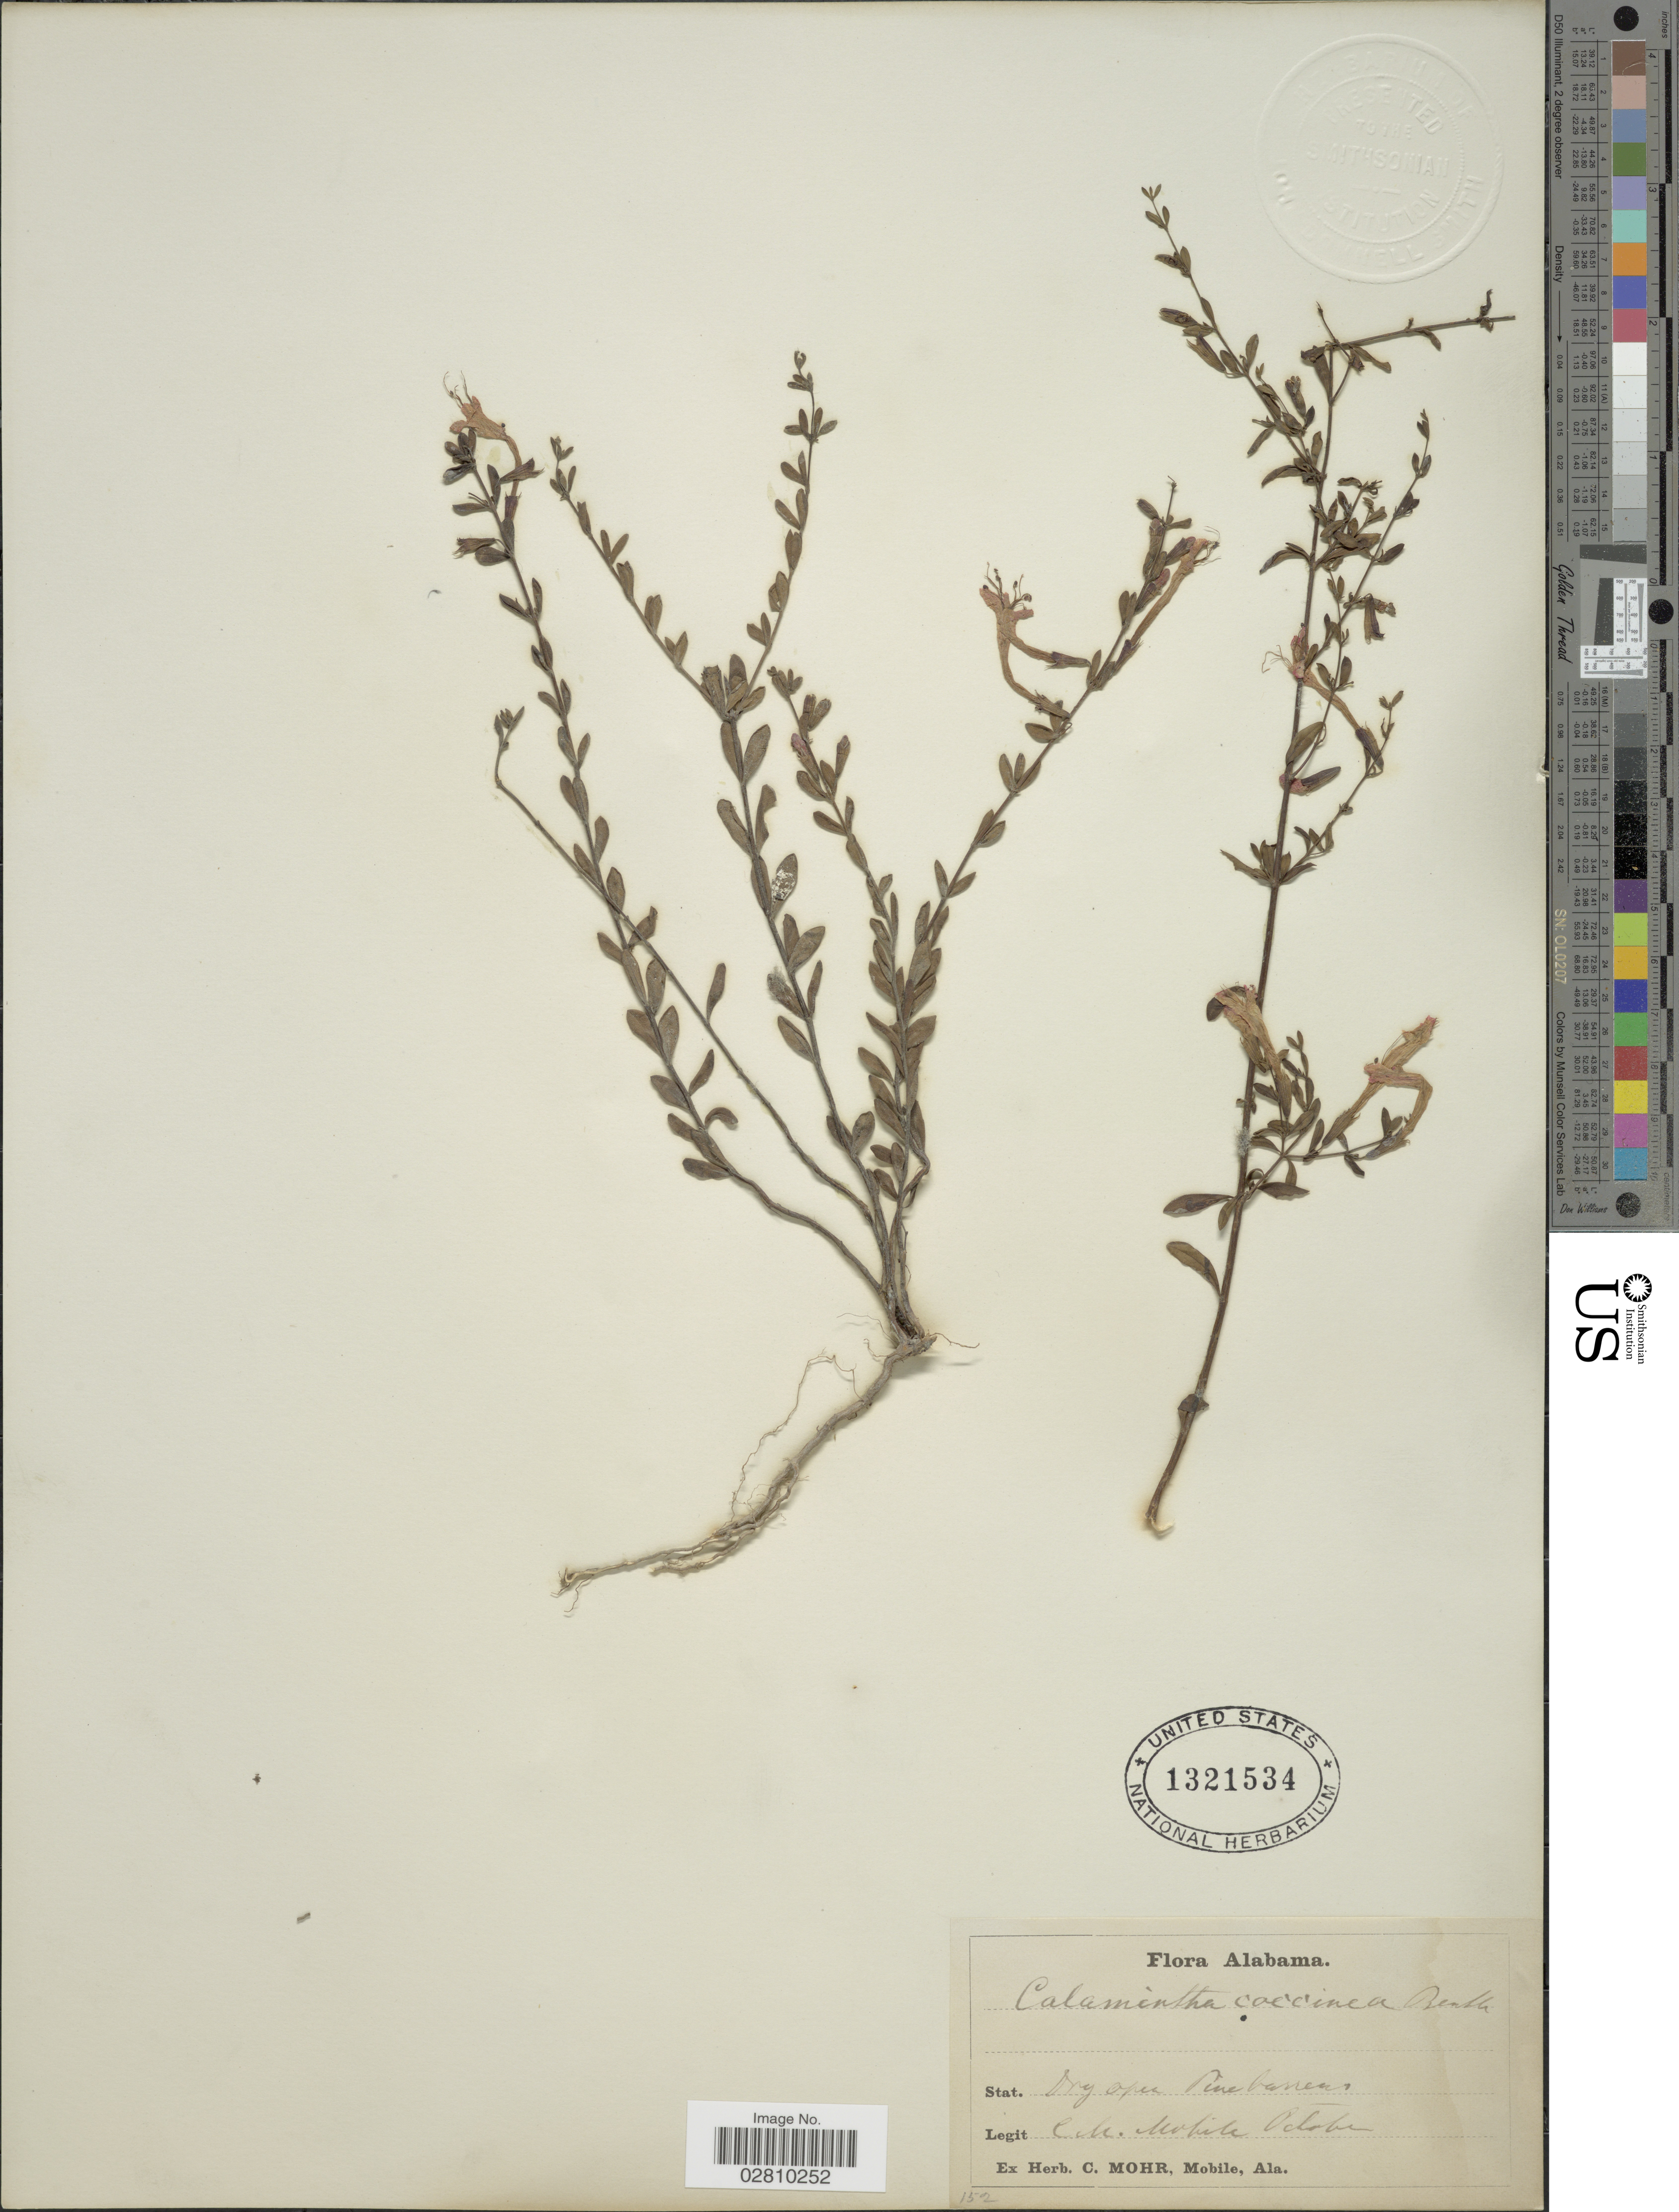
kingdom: Plantae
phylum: Tracheophyta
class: Magnoliopsida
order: Lamiales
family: Lamiaceae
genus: Clinopodium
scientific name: Clinopodium coccineum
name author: (Nutt. ex Hook.) Kuntze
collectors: C. T. Mohr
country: United States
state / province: Alabama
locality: Stat. dry open Pine barrens. Mobile.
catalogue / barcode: US 1321534